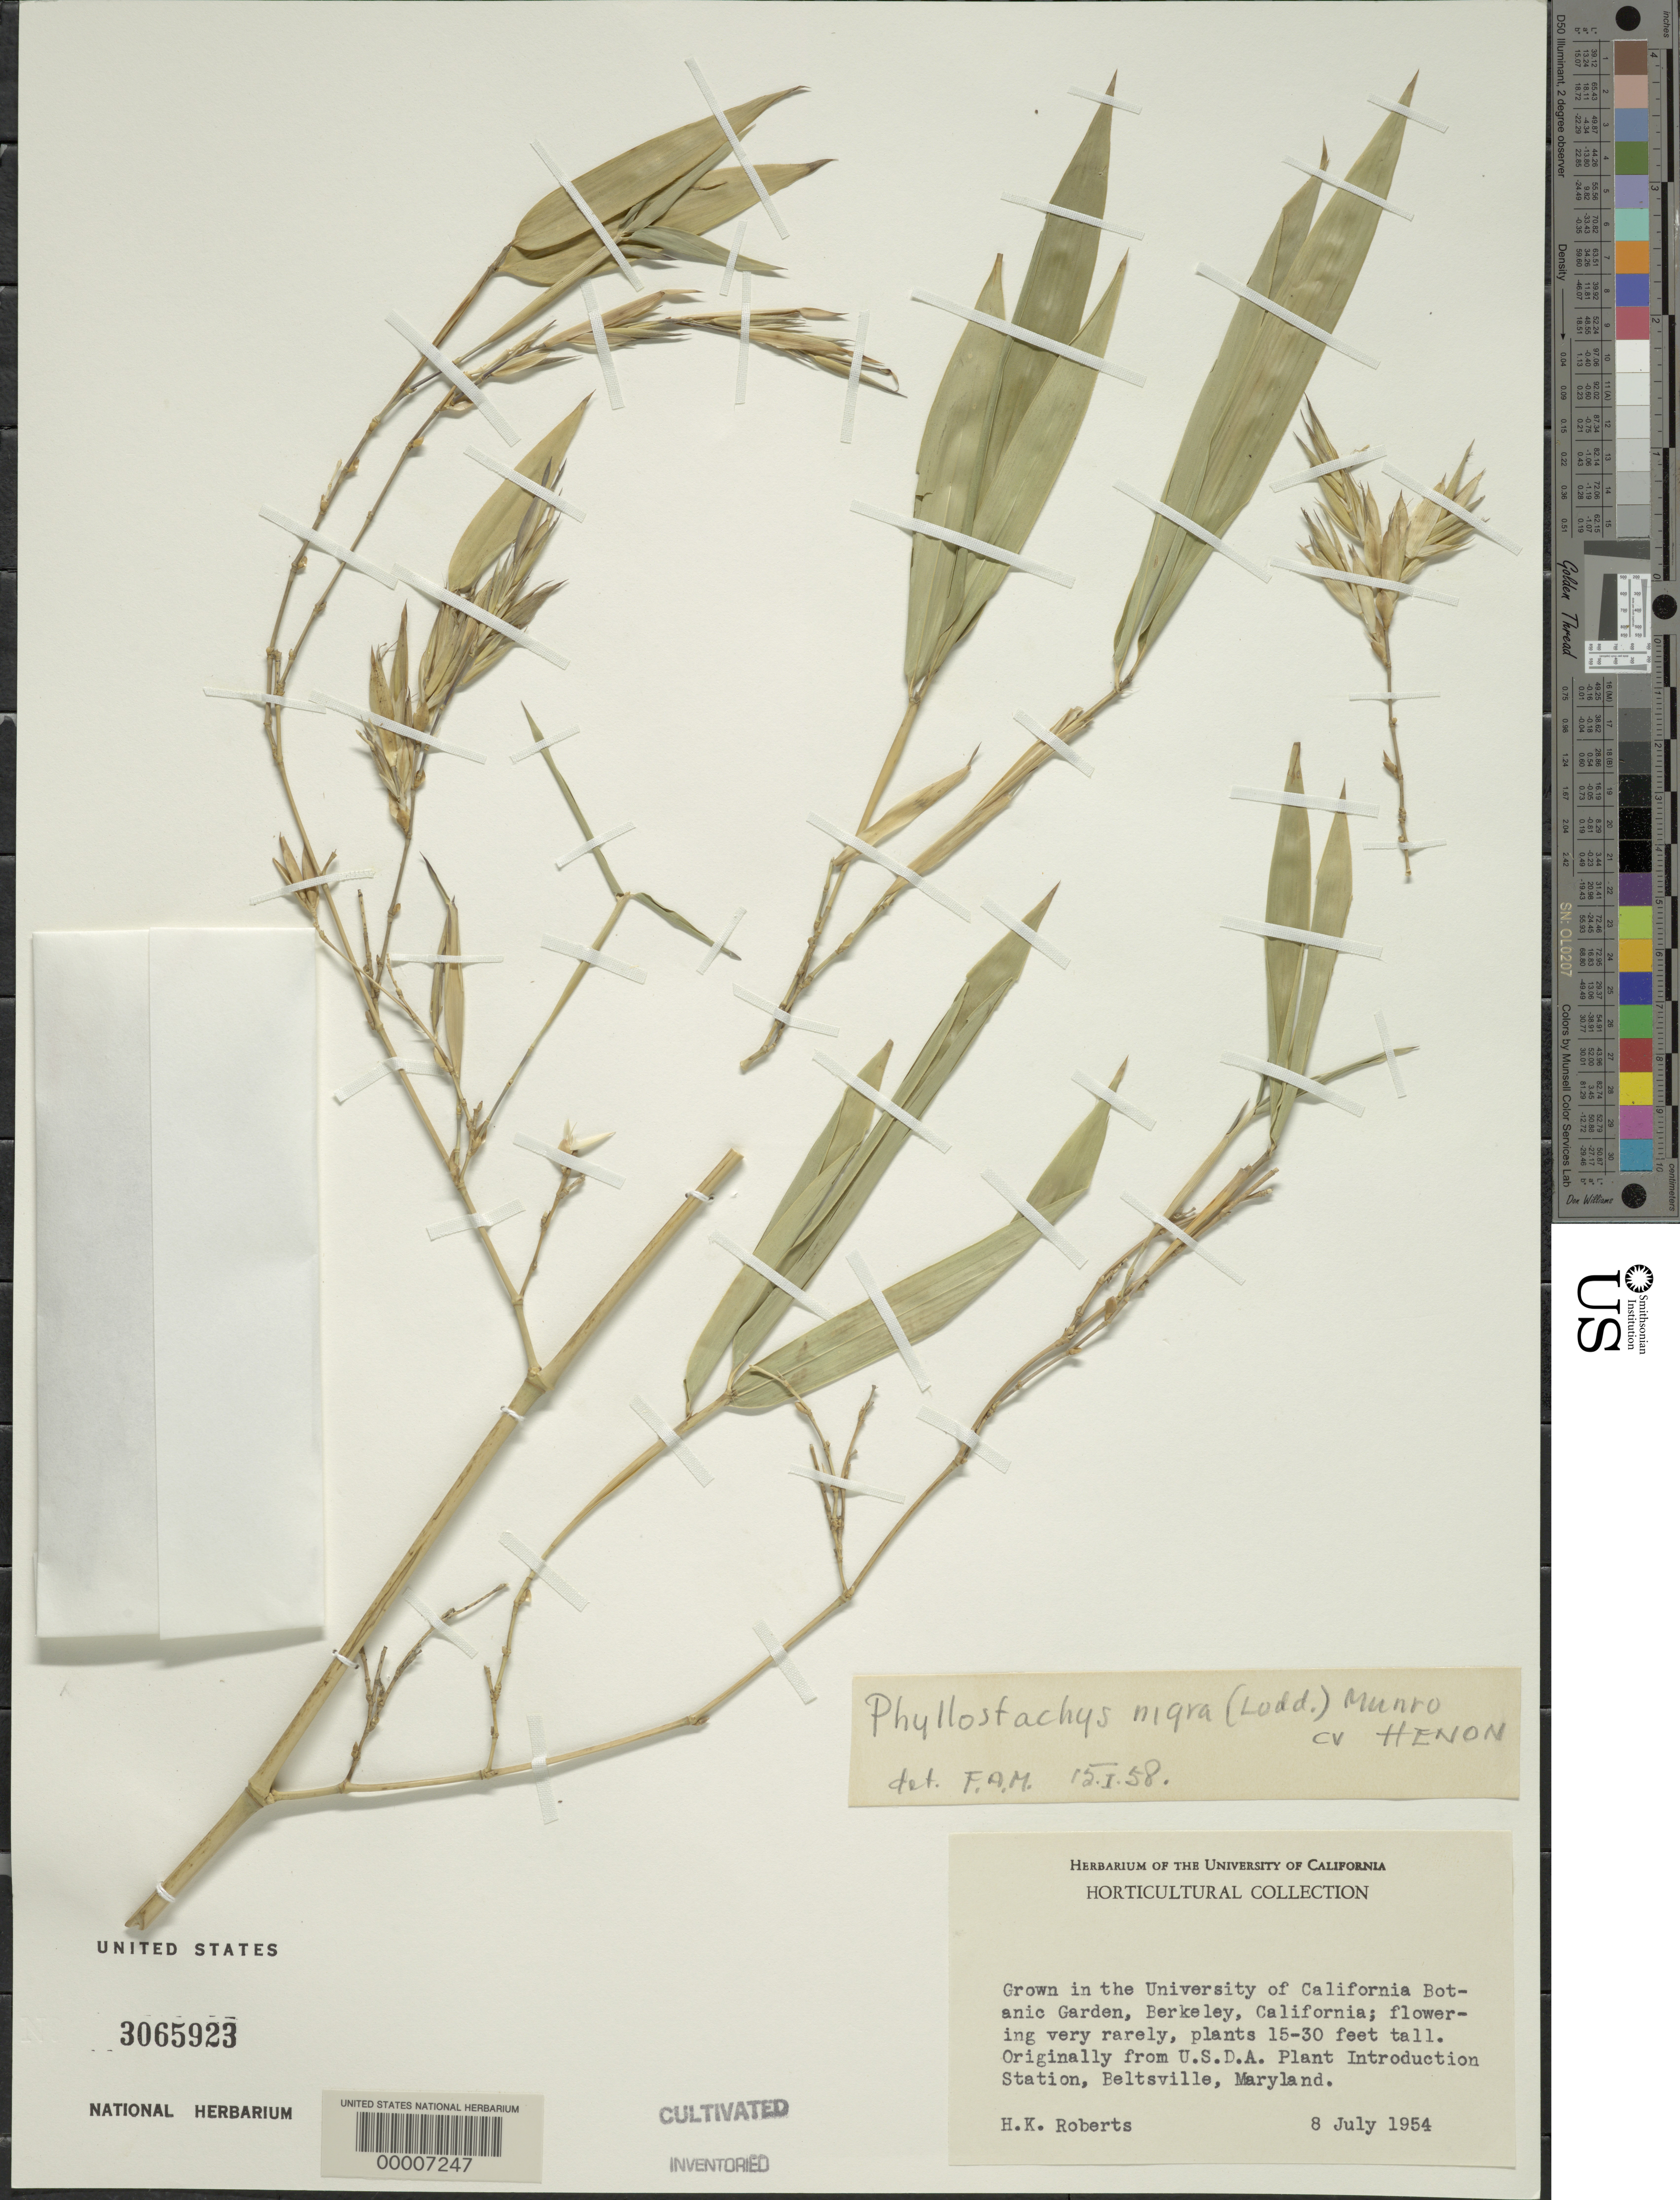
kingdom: Plantae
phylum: Tracheophyta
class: Liliopsida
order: Poales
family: Poaceae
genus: Phyllostachys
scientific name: Phyllostachys nigra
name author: (Lodd. ex Lindl.) Munro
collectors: H. Roberts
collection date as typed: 08 Jul 1954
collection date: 1954-07-08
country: United States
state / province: California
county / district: Alameda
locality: Berkeley, university of california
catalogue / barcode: US 3065923